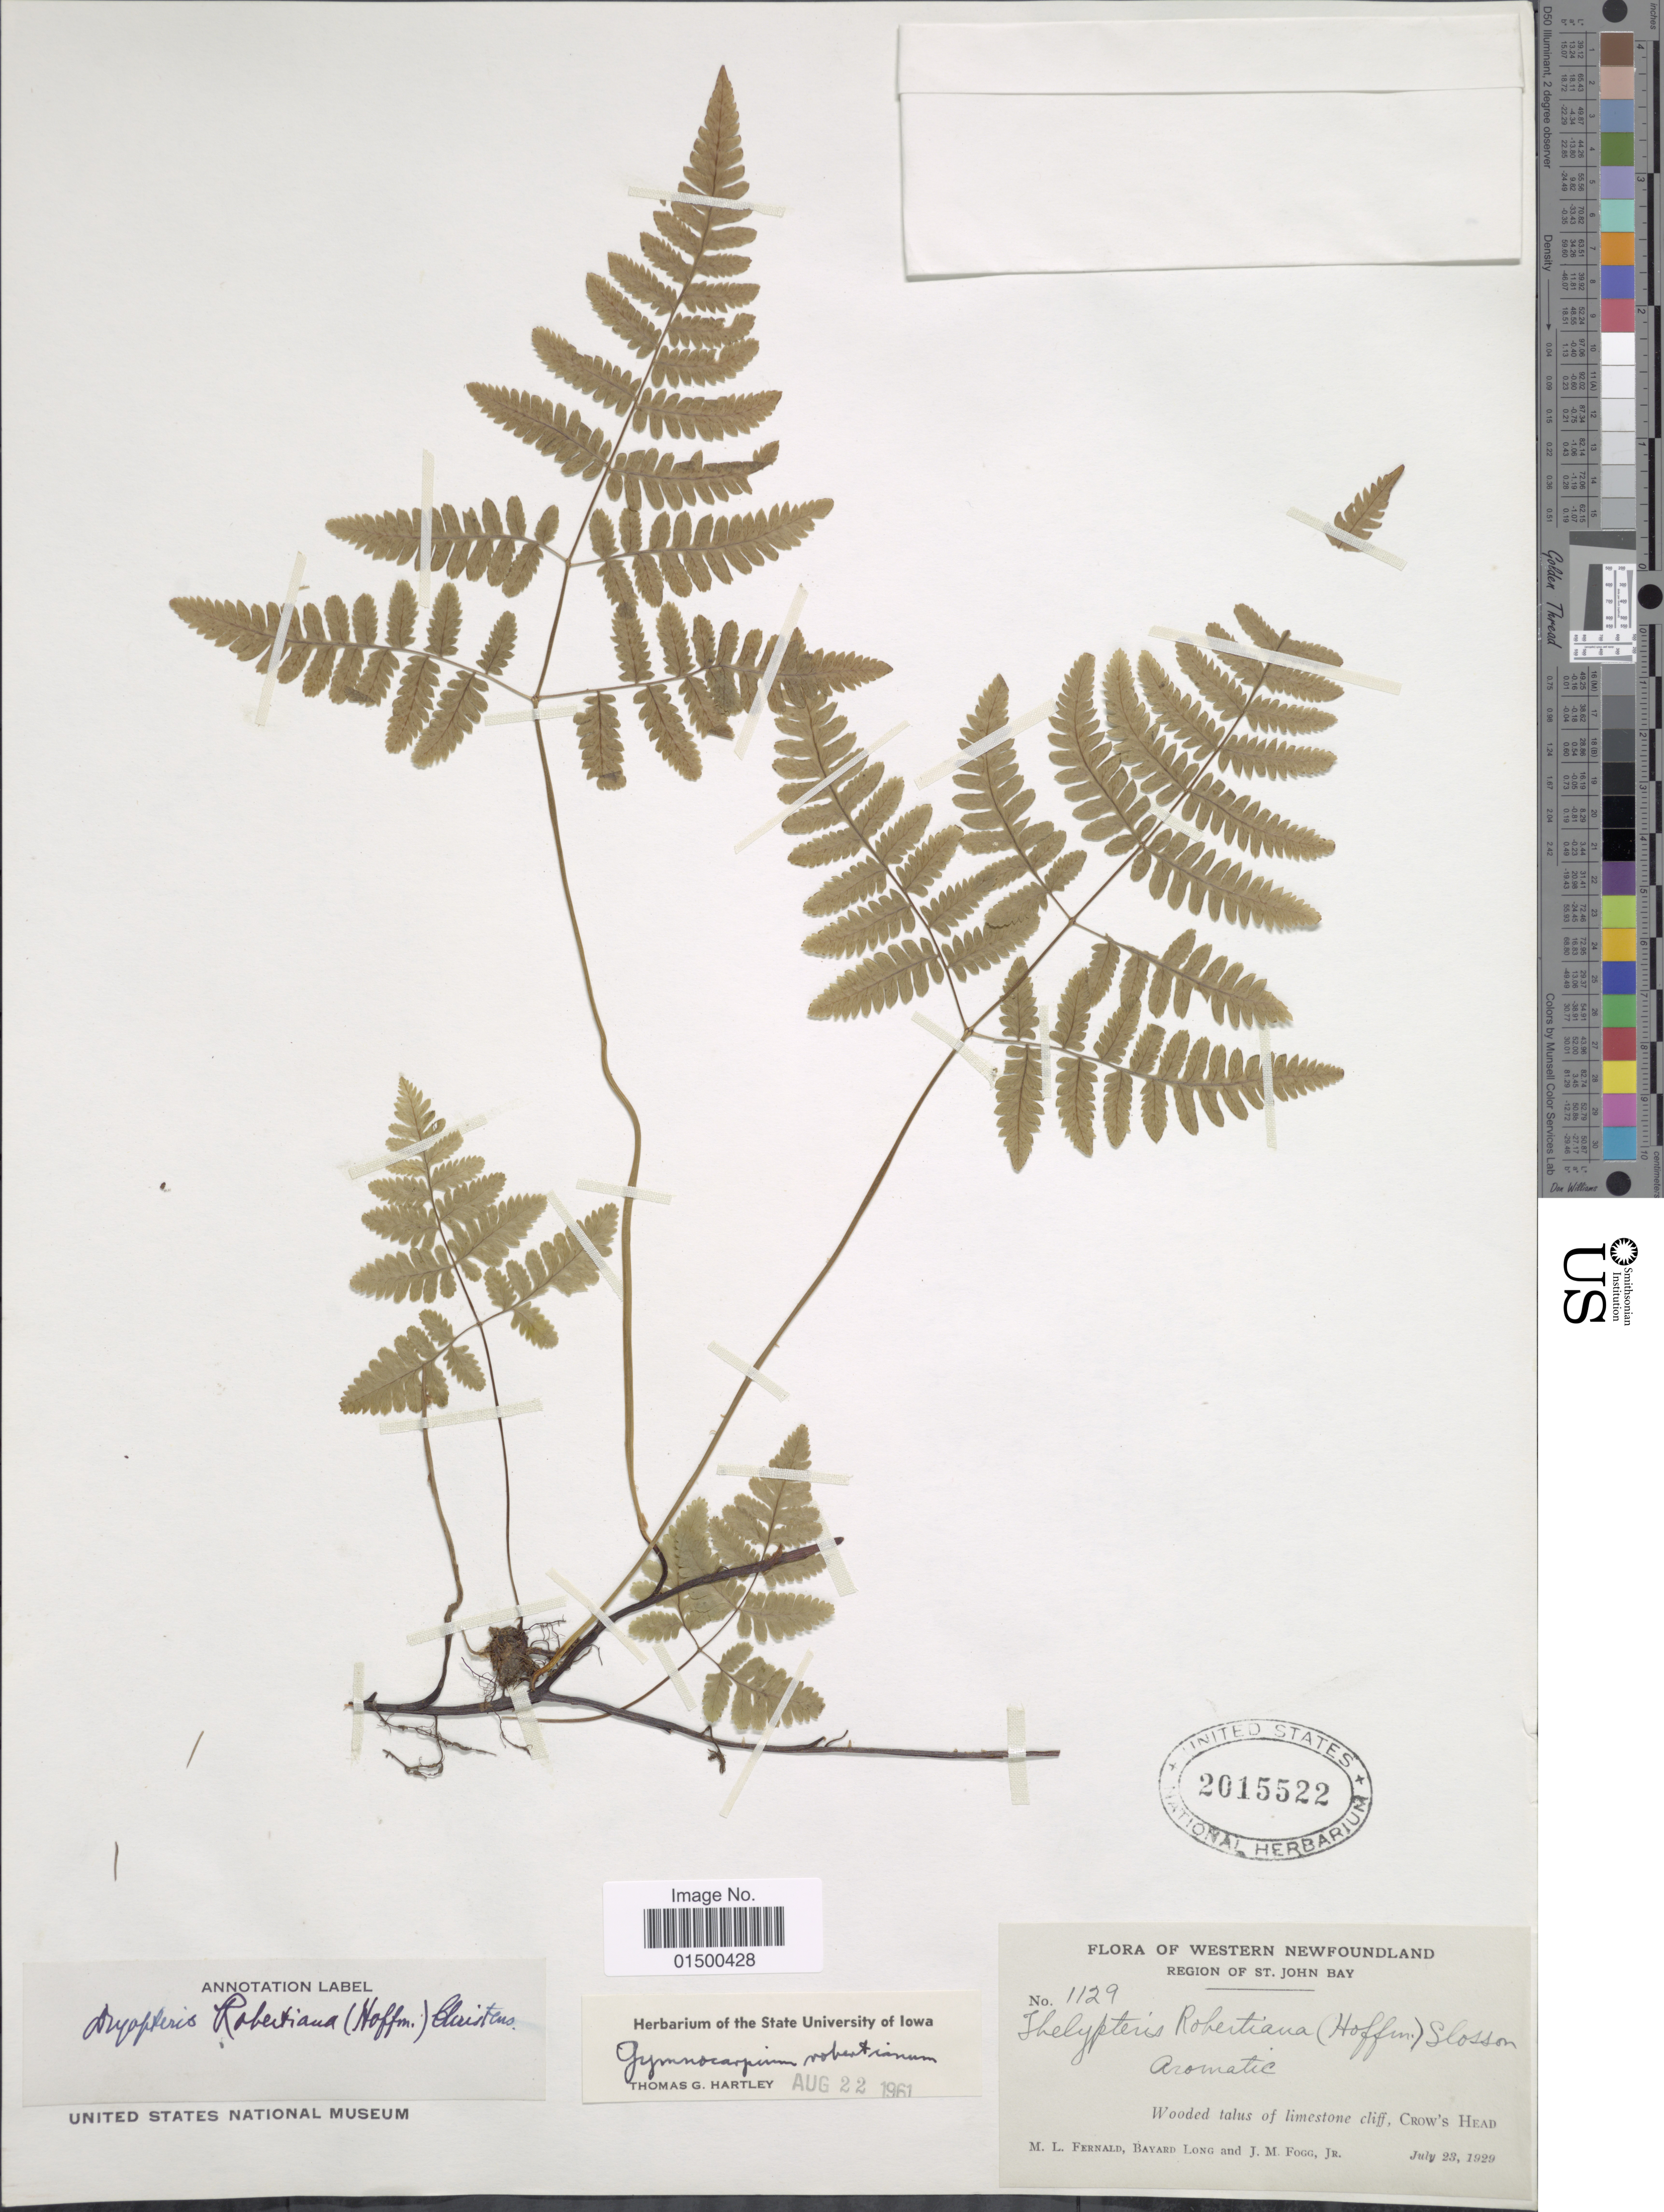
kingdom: Plantae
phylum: Tracheophyta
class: Polypodiopsida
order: Polypodiales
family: Cystopteridaceae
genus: Gymnocarpium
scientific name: Gymnocarpium robertianum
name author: (Hoffm.) Newman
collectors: M. L. Fernald, B. Long & J. Fogg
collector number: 1129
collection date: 1929-07-23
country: Canada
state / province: Newfoundland and Labrador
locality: Western Newfoundland. Region of St.John Bay. Crow's Head.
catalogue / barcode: US 2015522